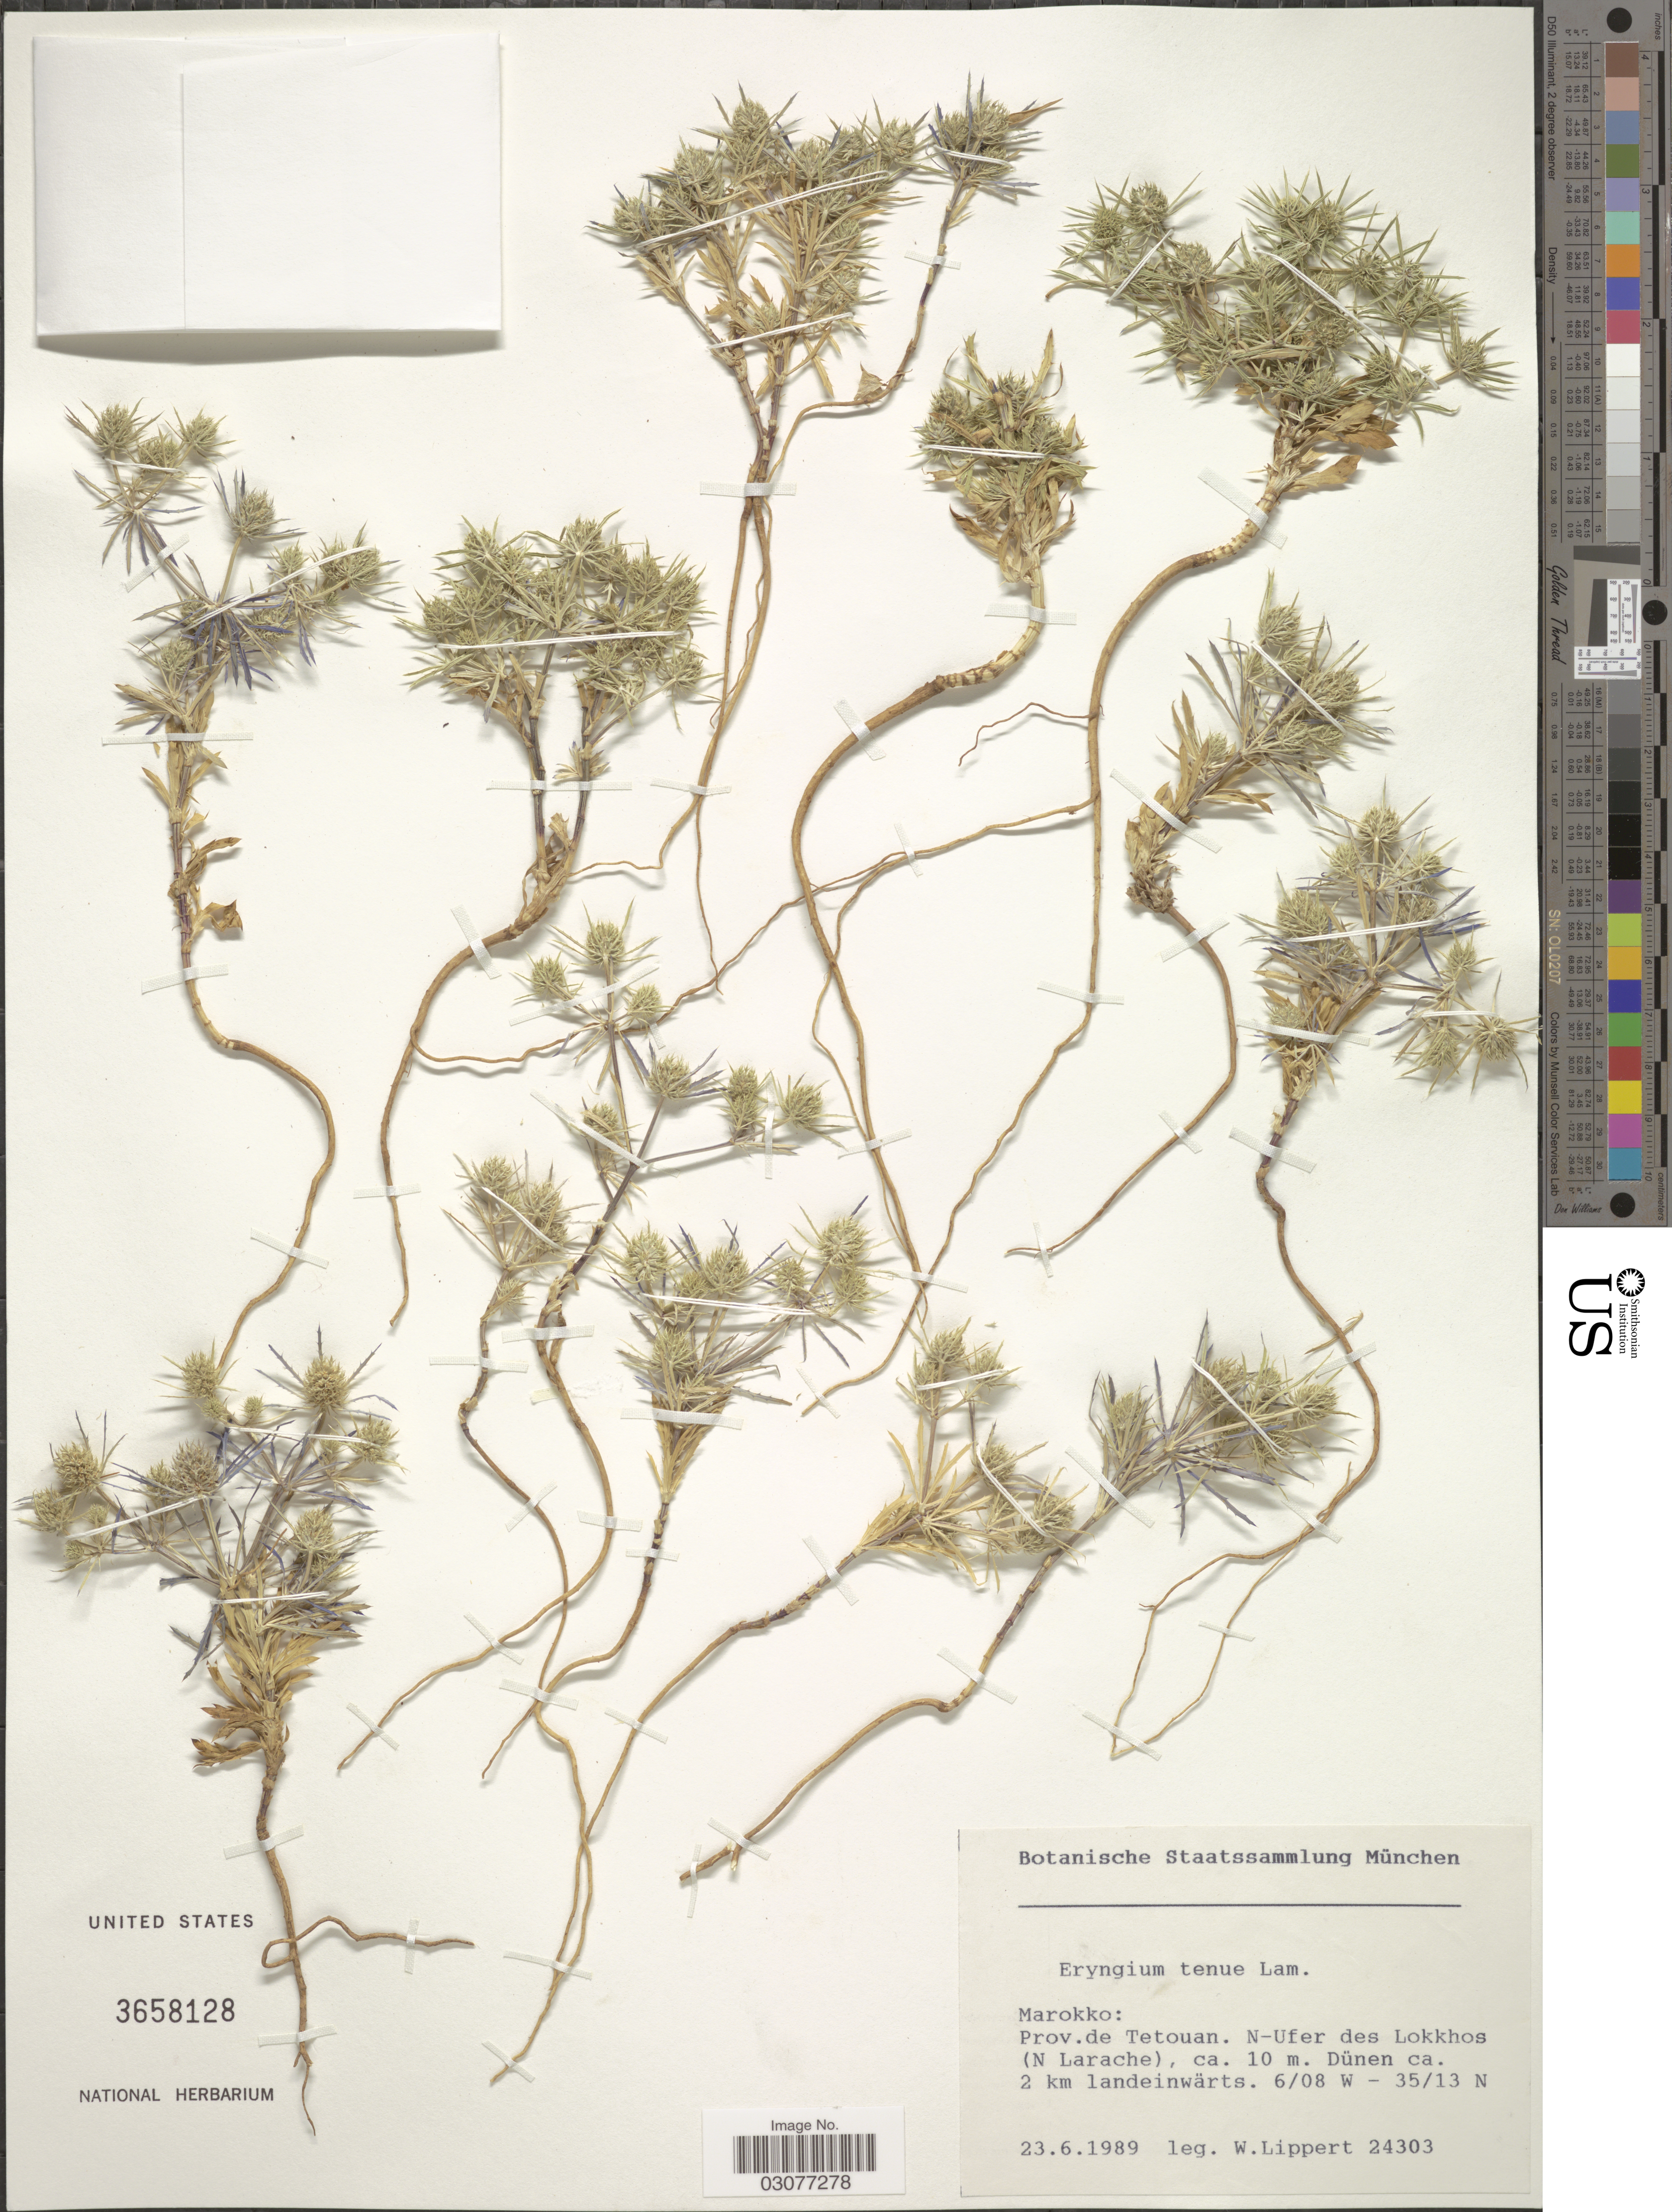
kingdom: Plantae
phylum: Tracheophyta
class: Magnoliopsida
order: Apiales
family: Apiaceae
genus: Eryngium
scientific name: Eryngium tenue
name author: Lam.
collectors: W. Lippert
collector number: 24303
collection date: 1989-06-23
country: Morocco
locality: Marokko: Prov. de Tetouan. N-Ufer des Lokkhos (N Larache), ca. 10 m. Dünen ca. 2 km landeinwärts.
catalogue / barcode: US 3658128